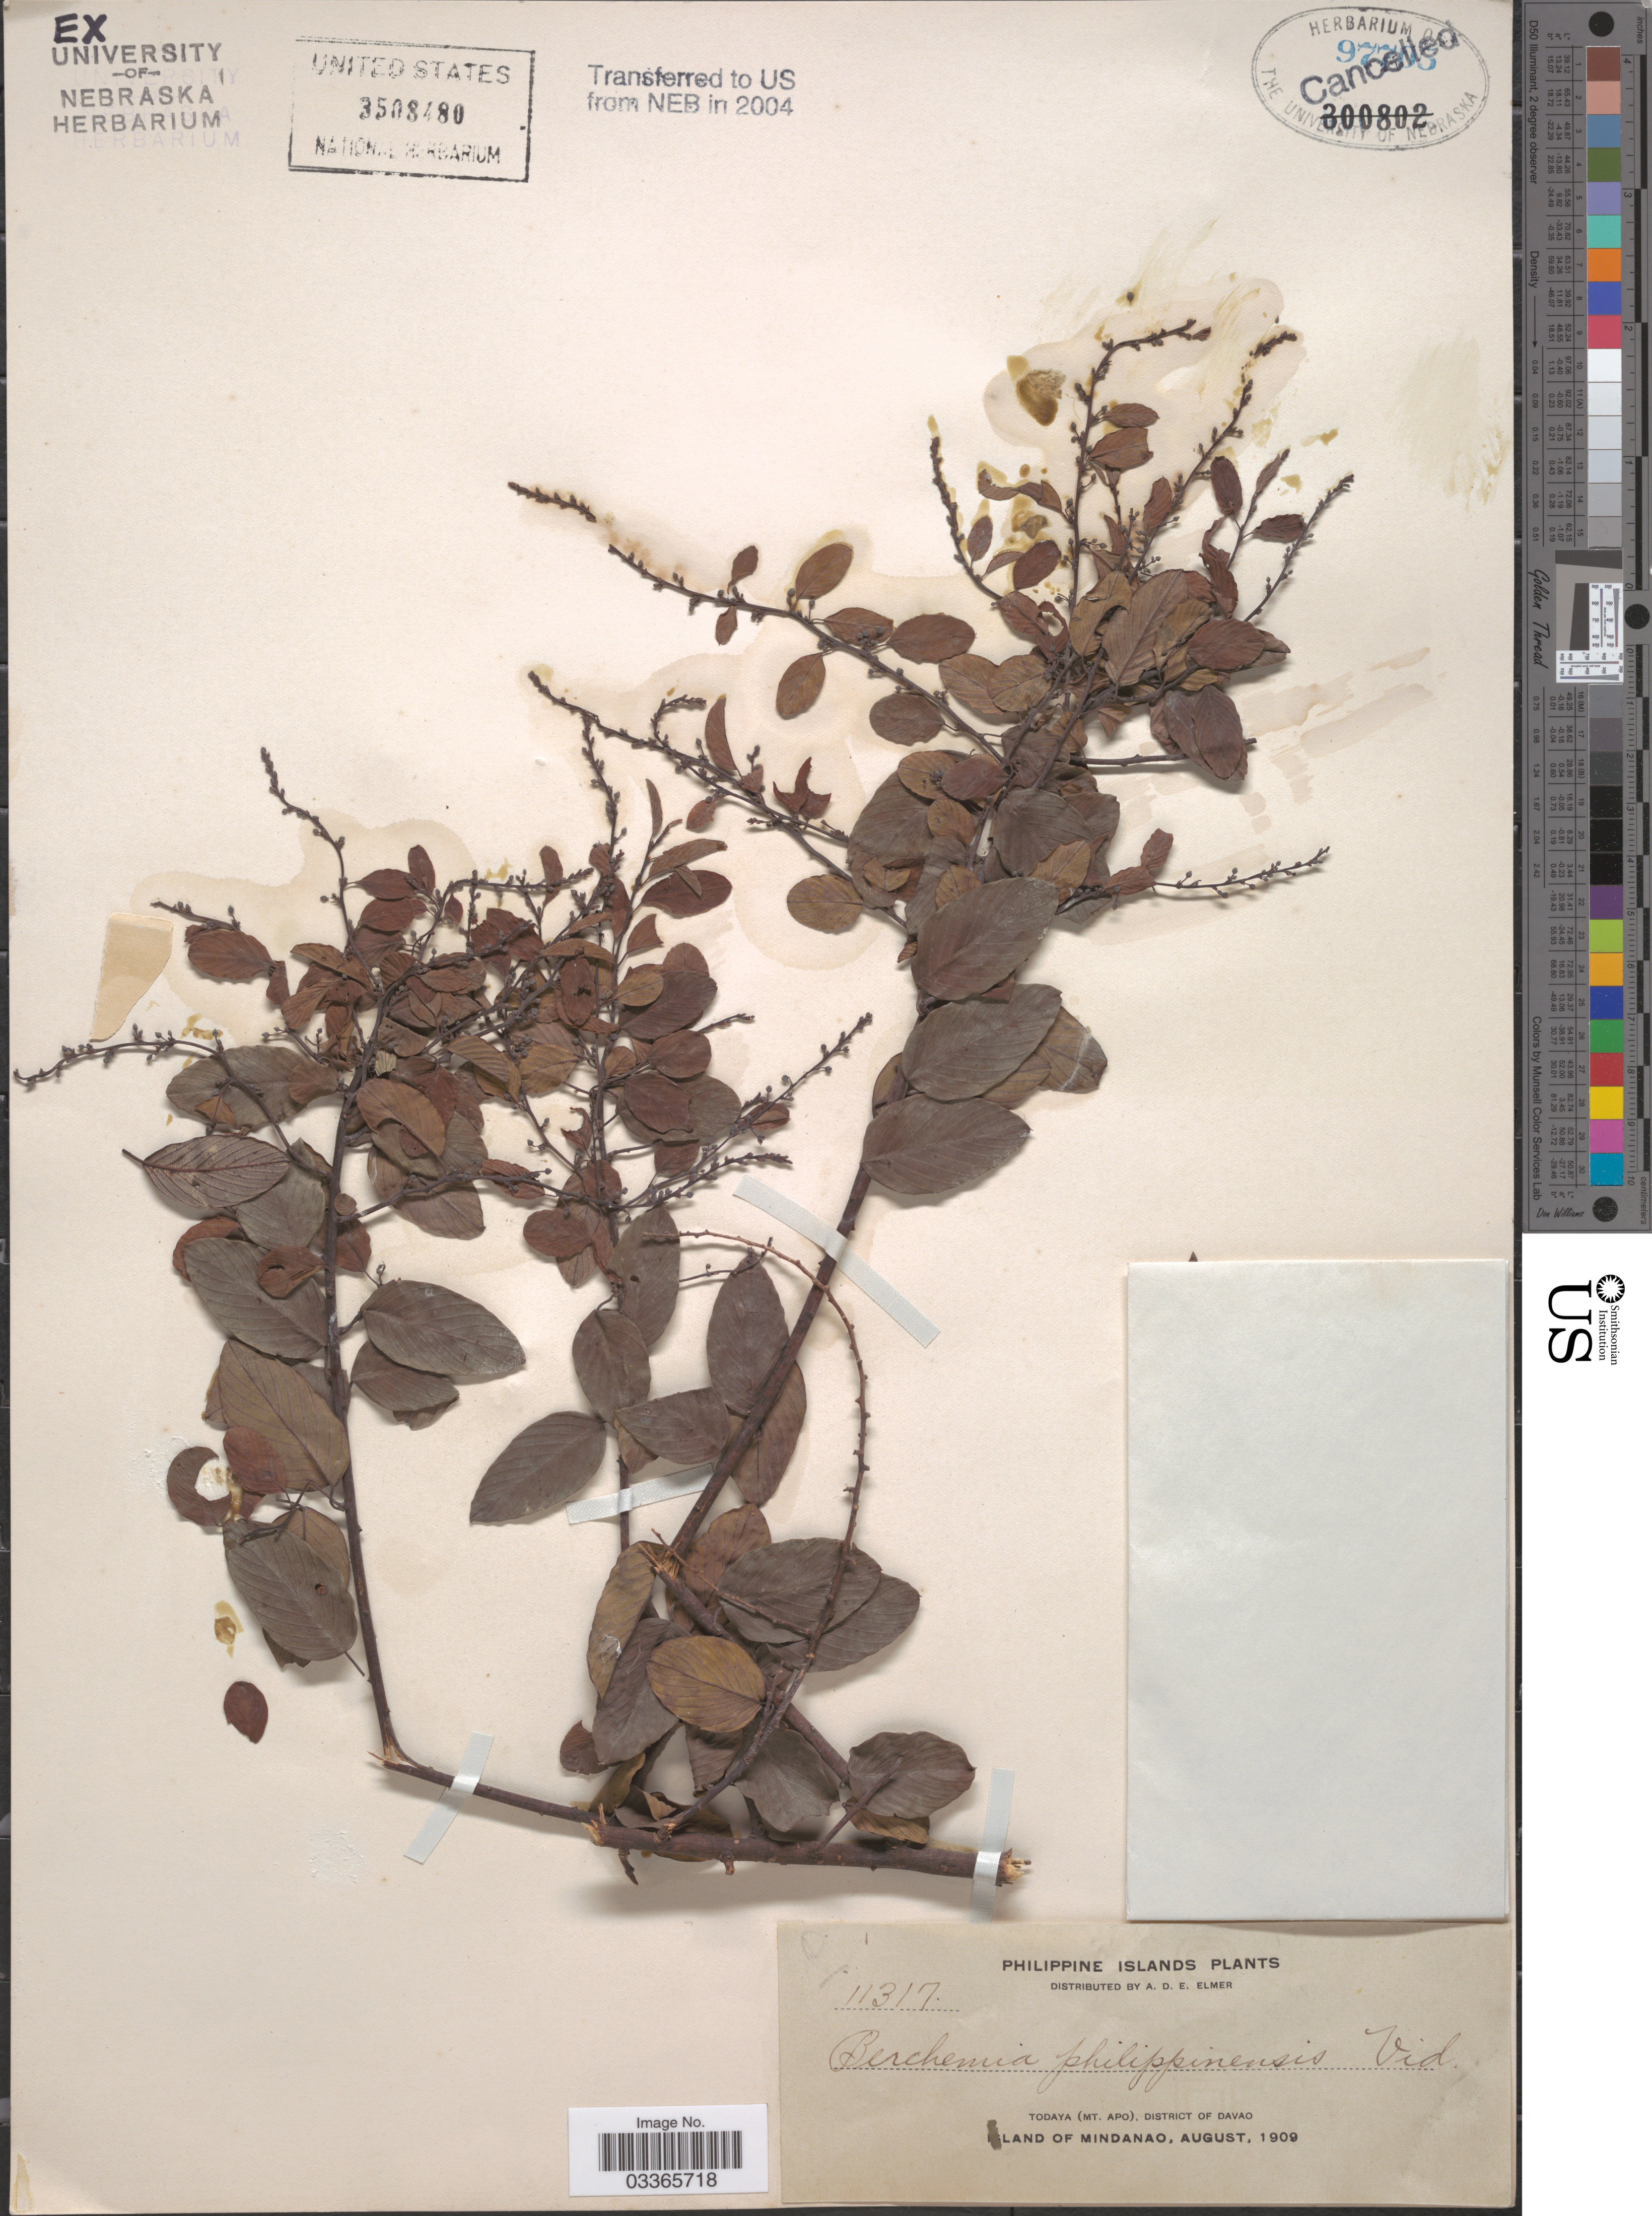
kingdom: Plantae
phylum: Tracheophyta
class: Magnoliopsida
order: Rosales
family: Rhamnaceae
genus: Berchemia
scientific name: Berchemia philippinensis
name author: S. Vidal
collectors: A. D. E. Elmer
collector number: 11317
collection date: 1909-08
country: Philippines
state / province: Davao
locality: Philippine Islands. Todaya (Mt. Apo), District of Davao. Island of Mindanao.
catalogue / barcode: US 3508480